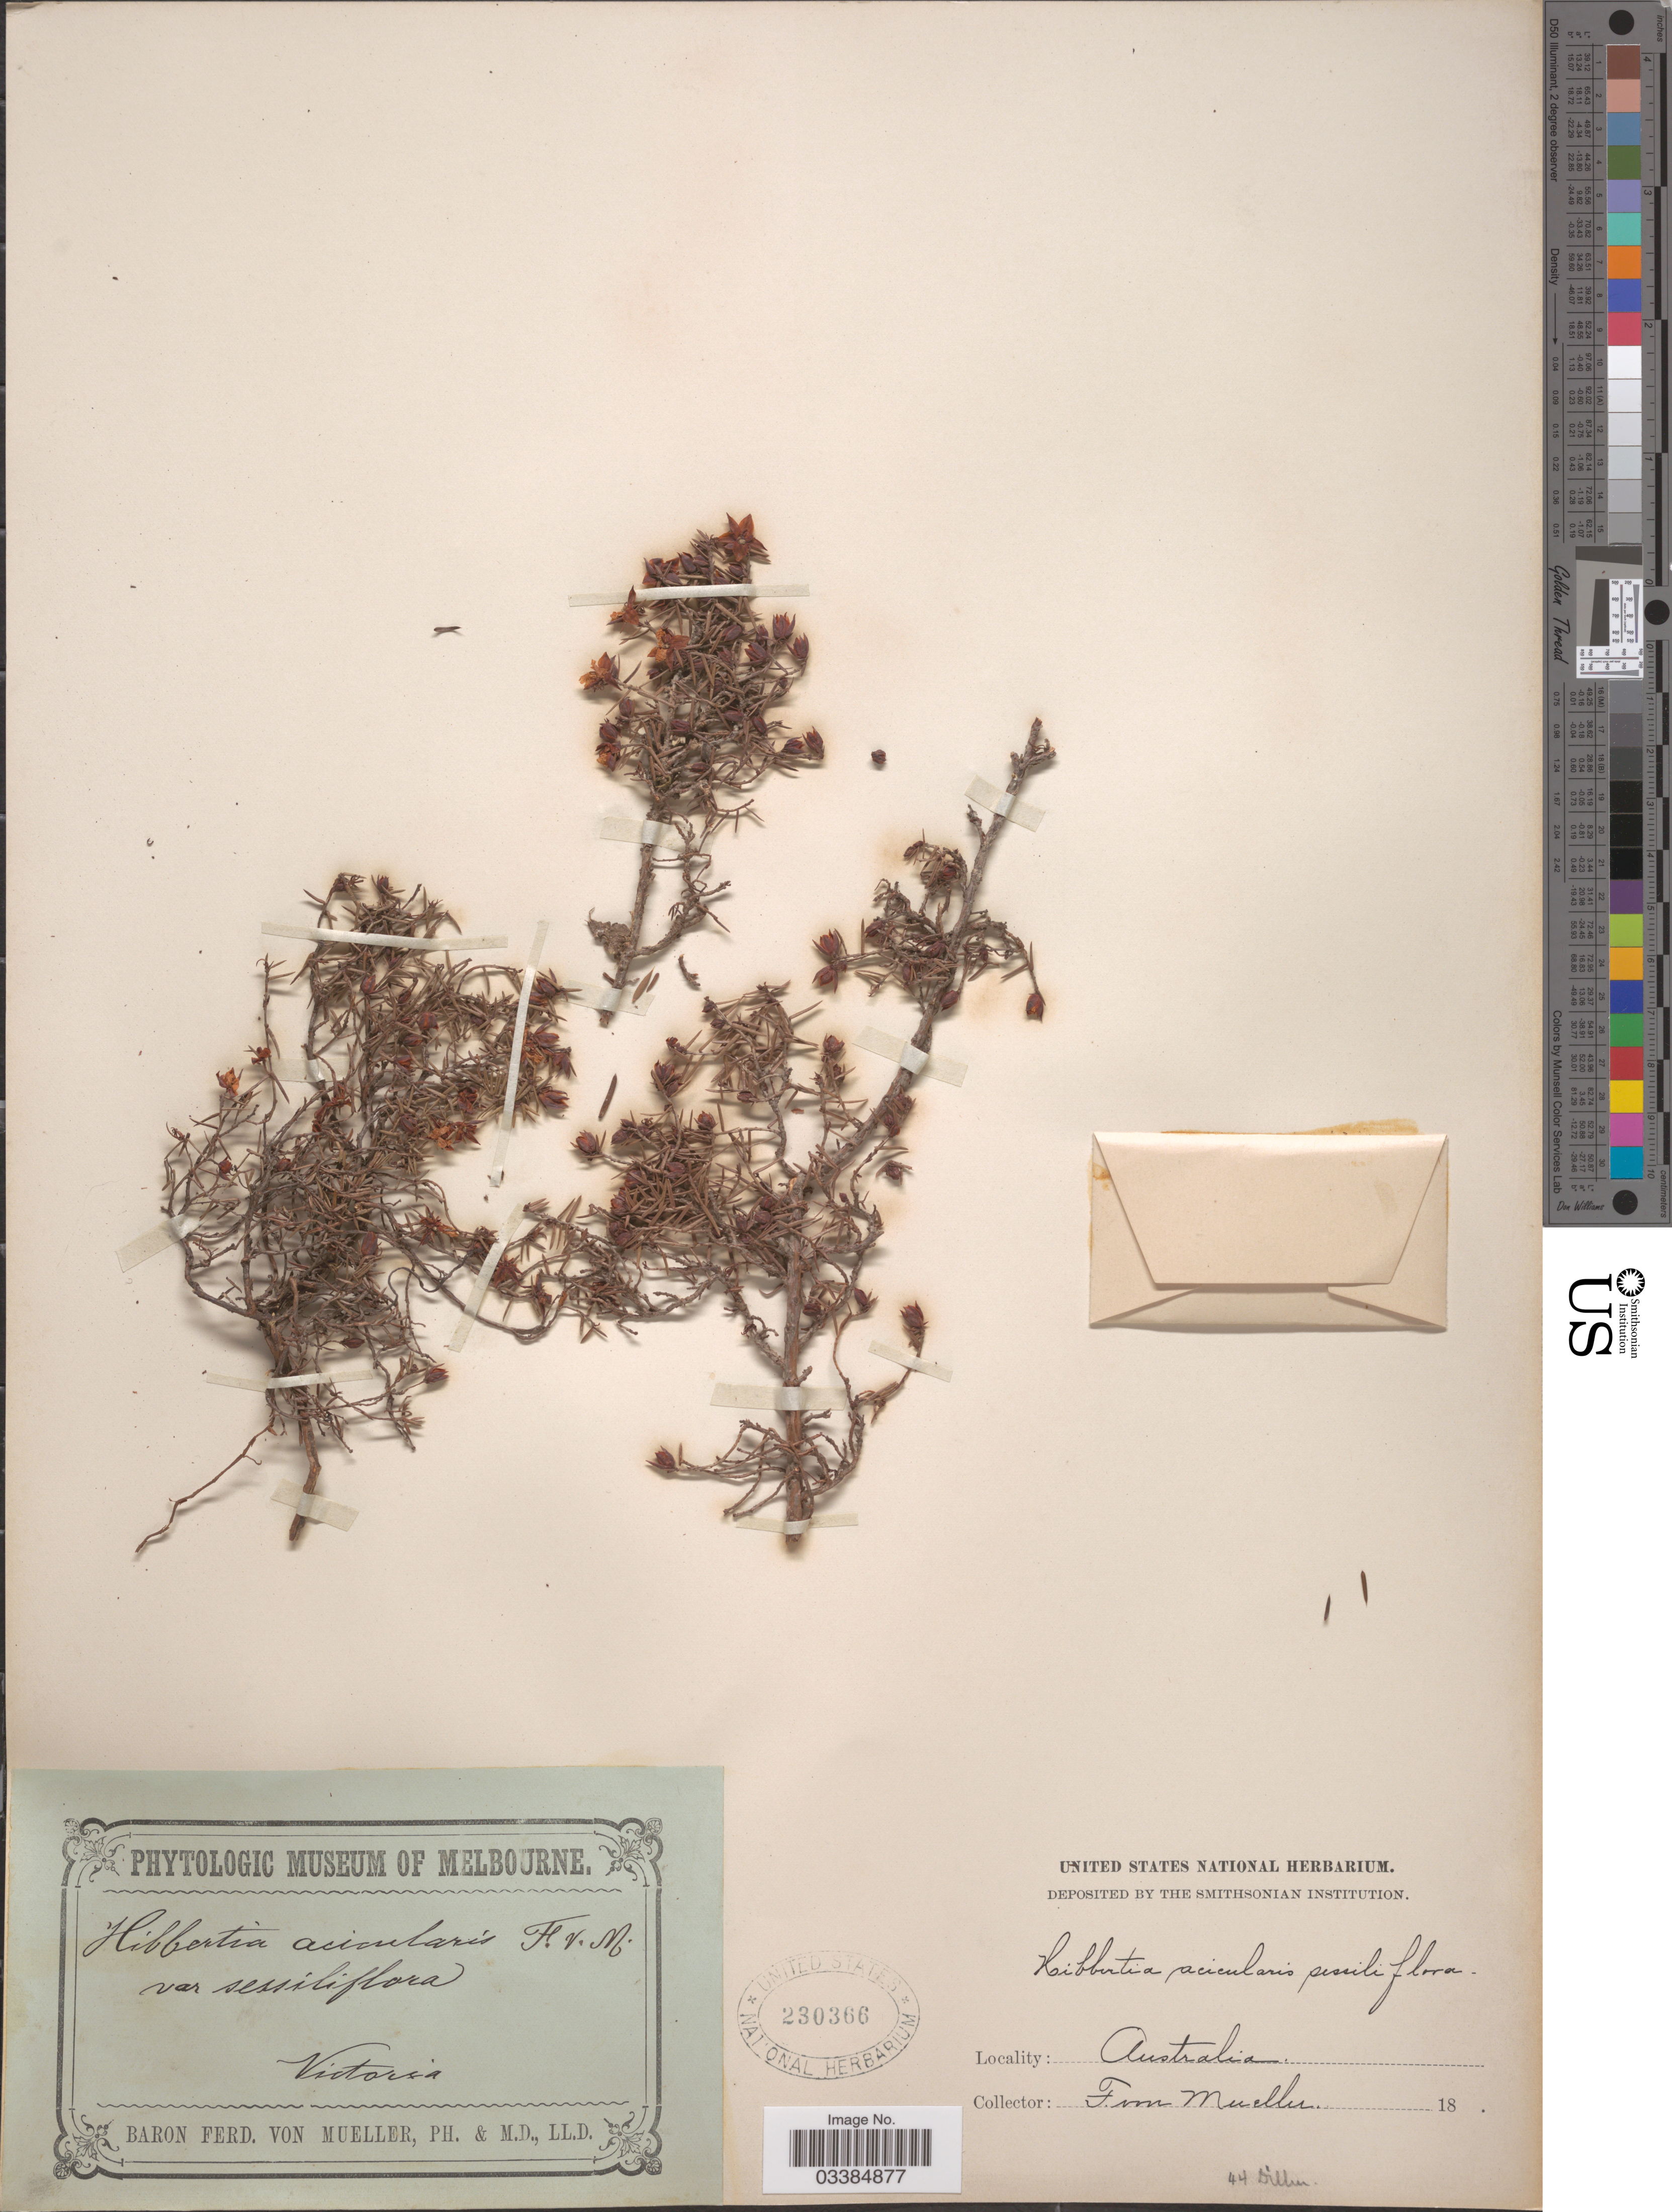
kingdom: Plantae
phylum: Tracheophyta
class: Magnoliopsida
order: Dilleniales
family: Dilleniaceae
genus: Hibbertia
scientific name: Hibbertia acicularis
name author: F. Muell.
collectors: F. Mueller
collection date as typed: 18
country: Australia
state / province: Victoria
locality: Victoria.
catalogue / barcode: US 230366